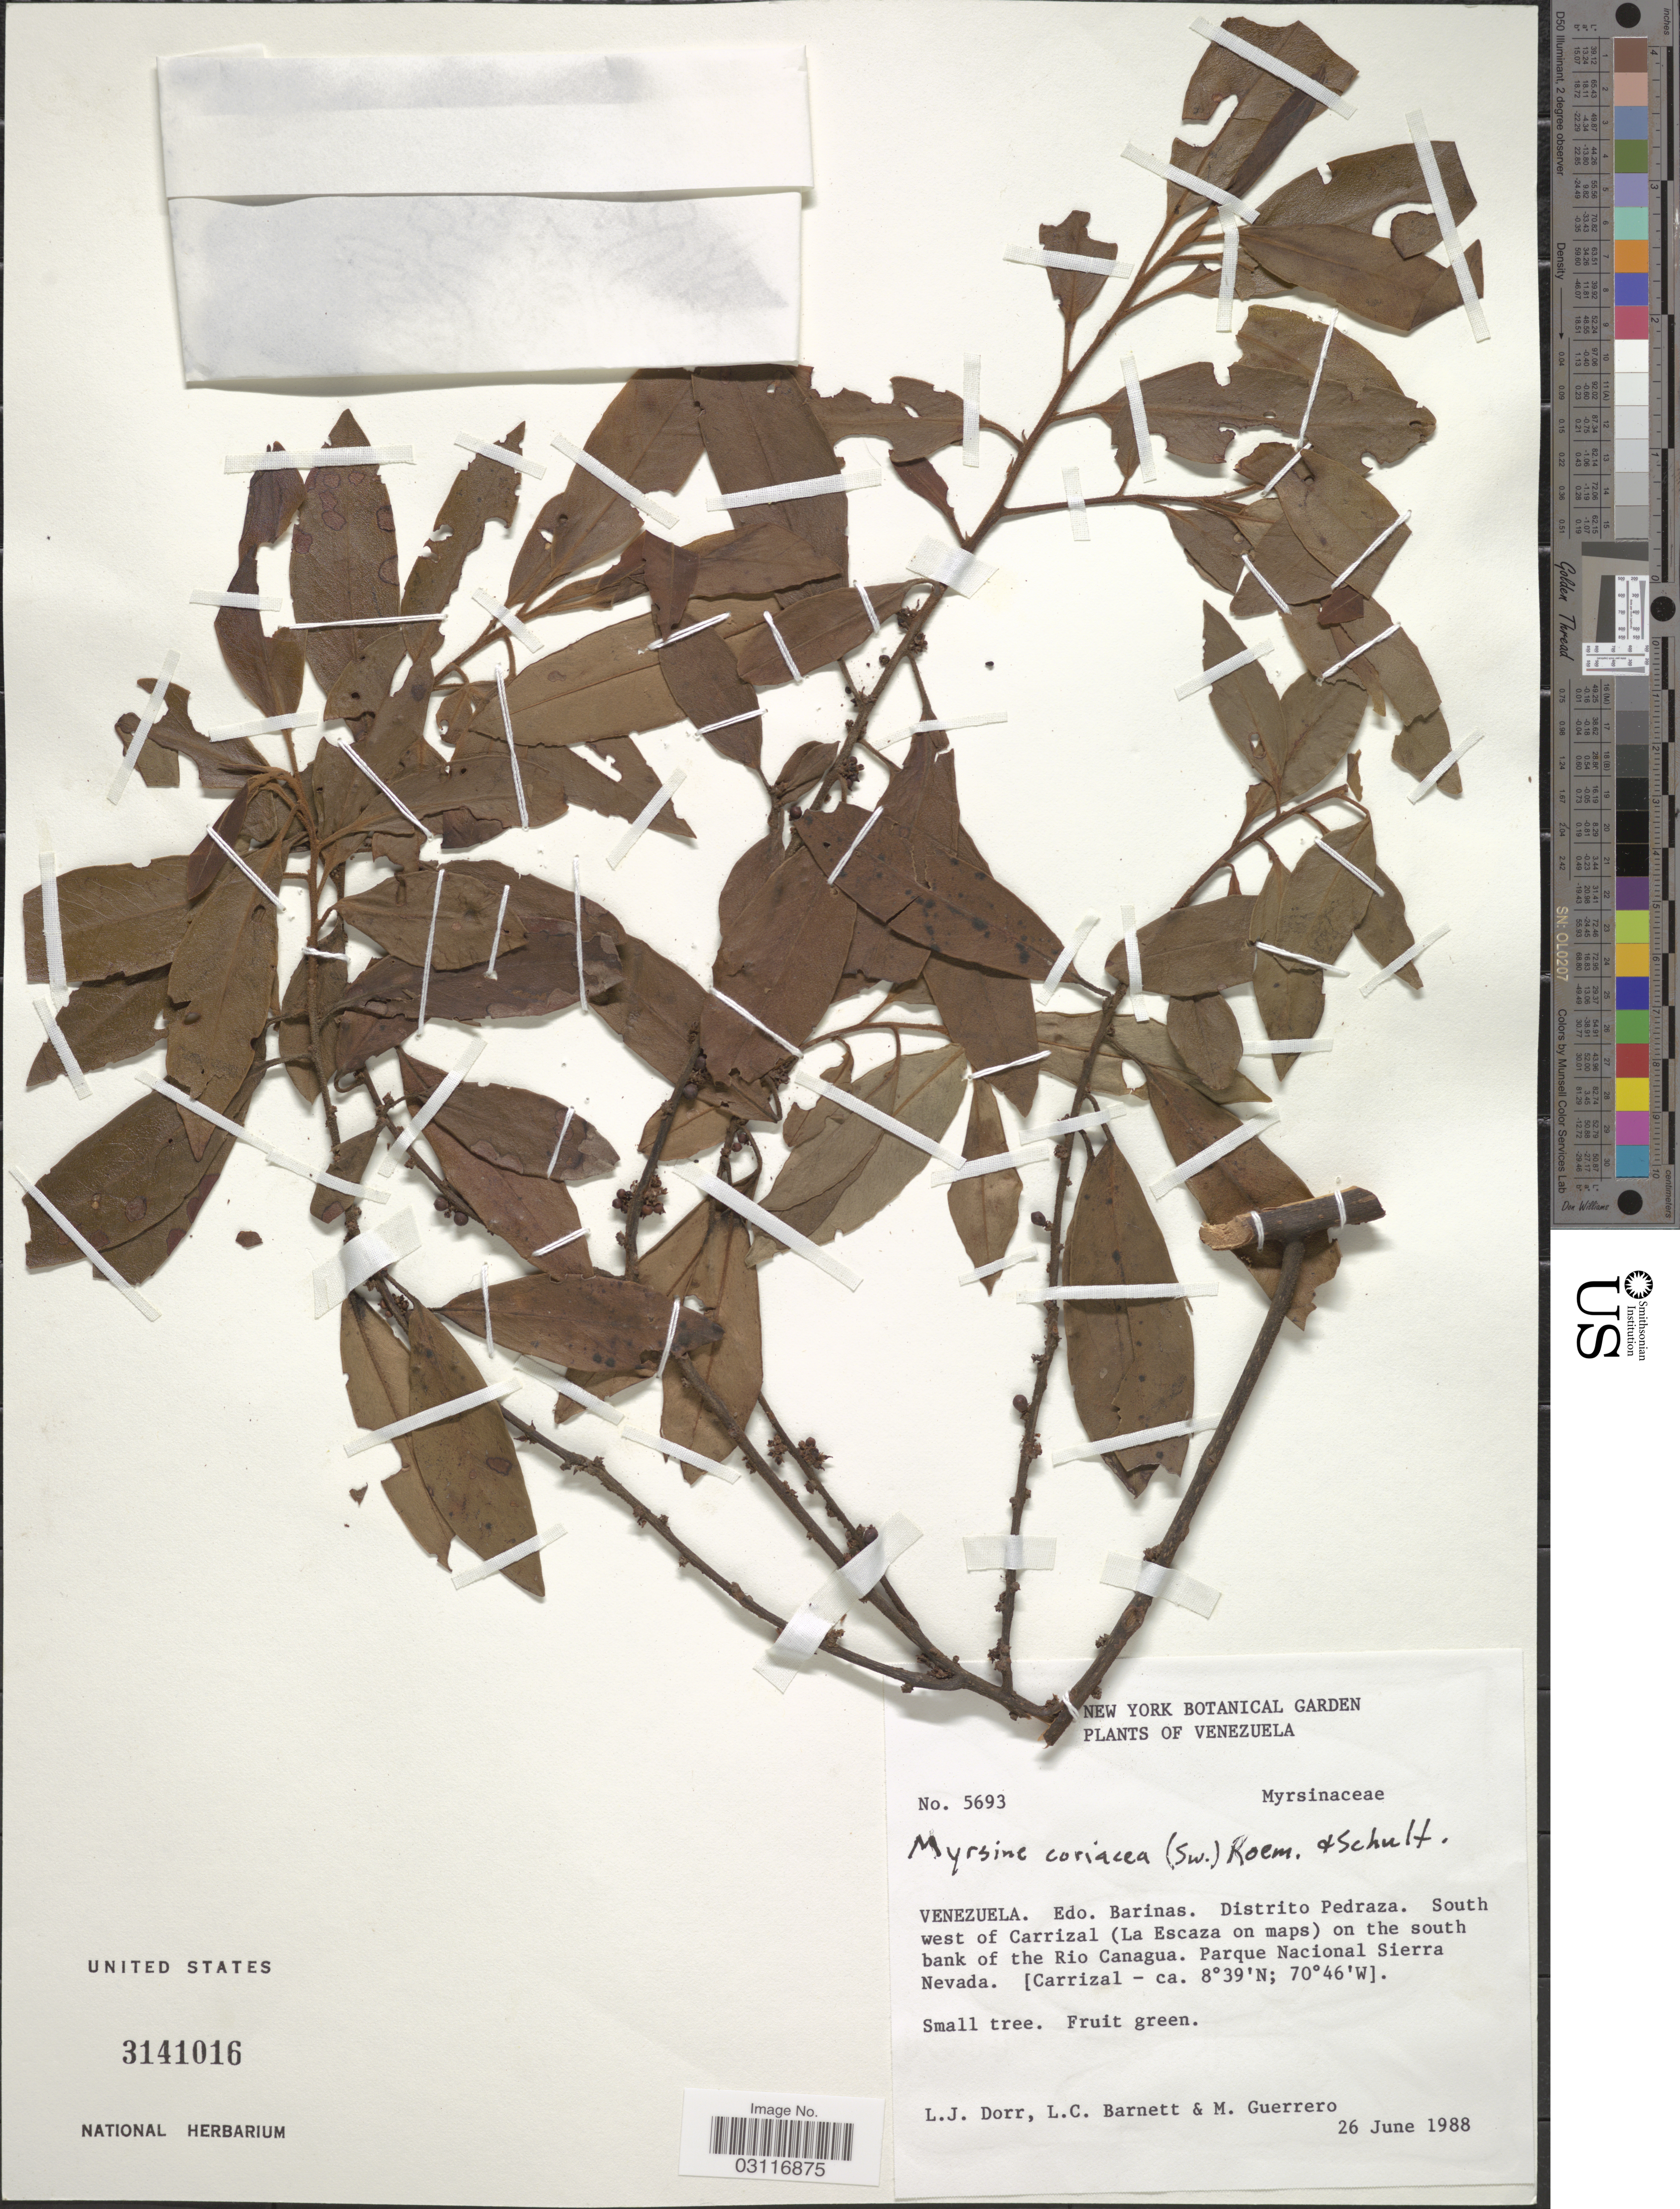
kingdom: Plantae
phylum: Tracheophyta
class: Magnoliopsida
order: Ericales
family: Primulaceae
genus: Myrsine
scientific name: Myrsine coriacea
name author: (Sw.) R. Br. ex Roem. & Schult.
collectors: L. J. Dorr, L. C. Barnett & M. Guerrero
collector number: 5693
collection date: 1988-06-26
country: Venezuela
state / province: Barinas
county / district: Pedraza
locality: SW of Carrizal (La Escaza on maps) on the south bank of the Rio Canagua. Parque Nacional Sierra Nevada.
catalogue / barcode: US 3141016